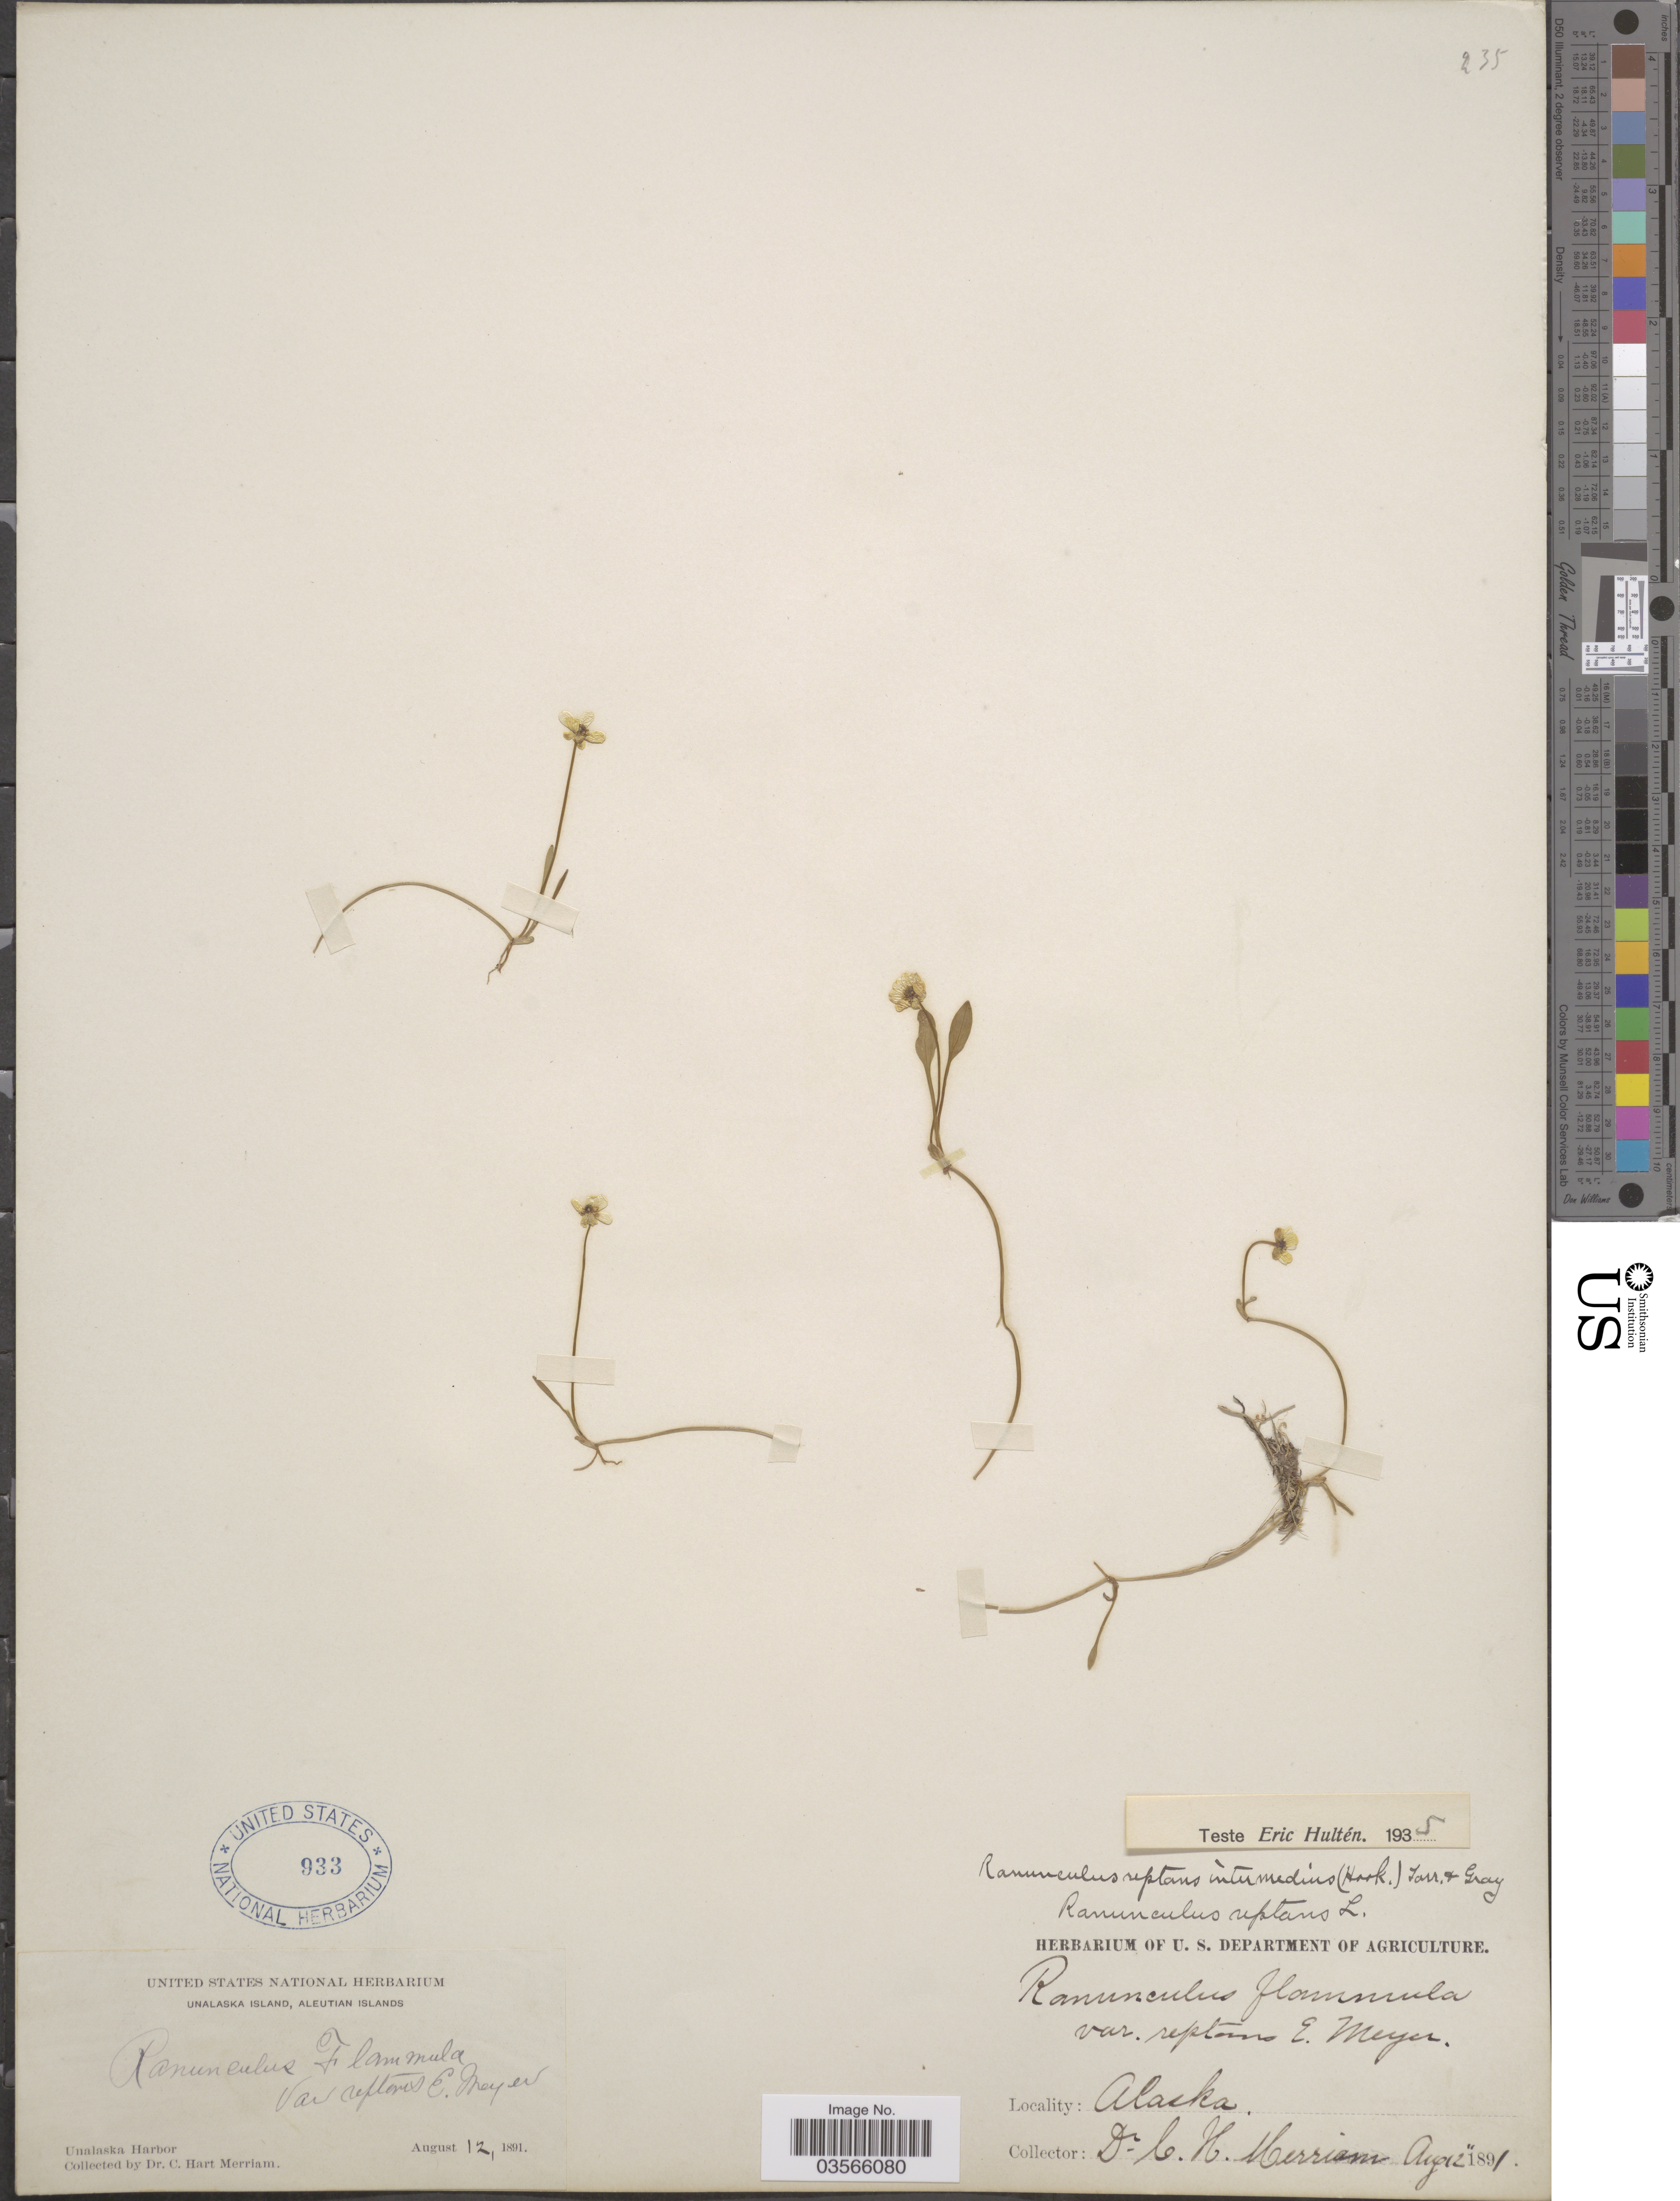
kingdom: Plantae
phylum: Tracheophyta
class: Magnoliopsida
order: Ranunculales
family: Ranunculaceae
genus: Ranunculus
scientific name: Ranunculus flammula var. filiformis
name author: (Michx.) Hook.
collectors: C. Merriam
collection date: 1891-08-12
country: United States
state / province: Alaska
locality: Unalaska Island, Aleutian Islands. Unalaska Harbor.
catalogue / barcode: US 933